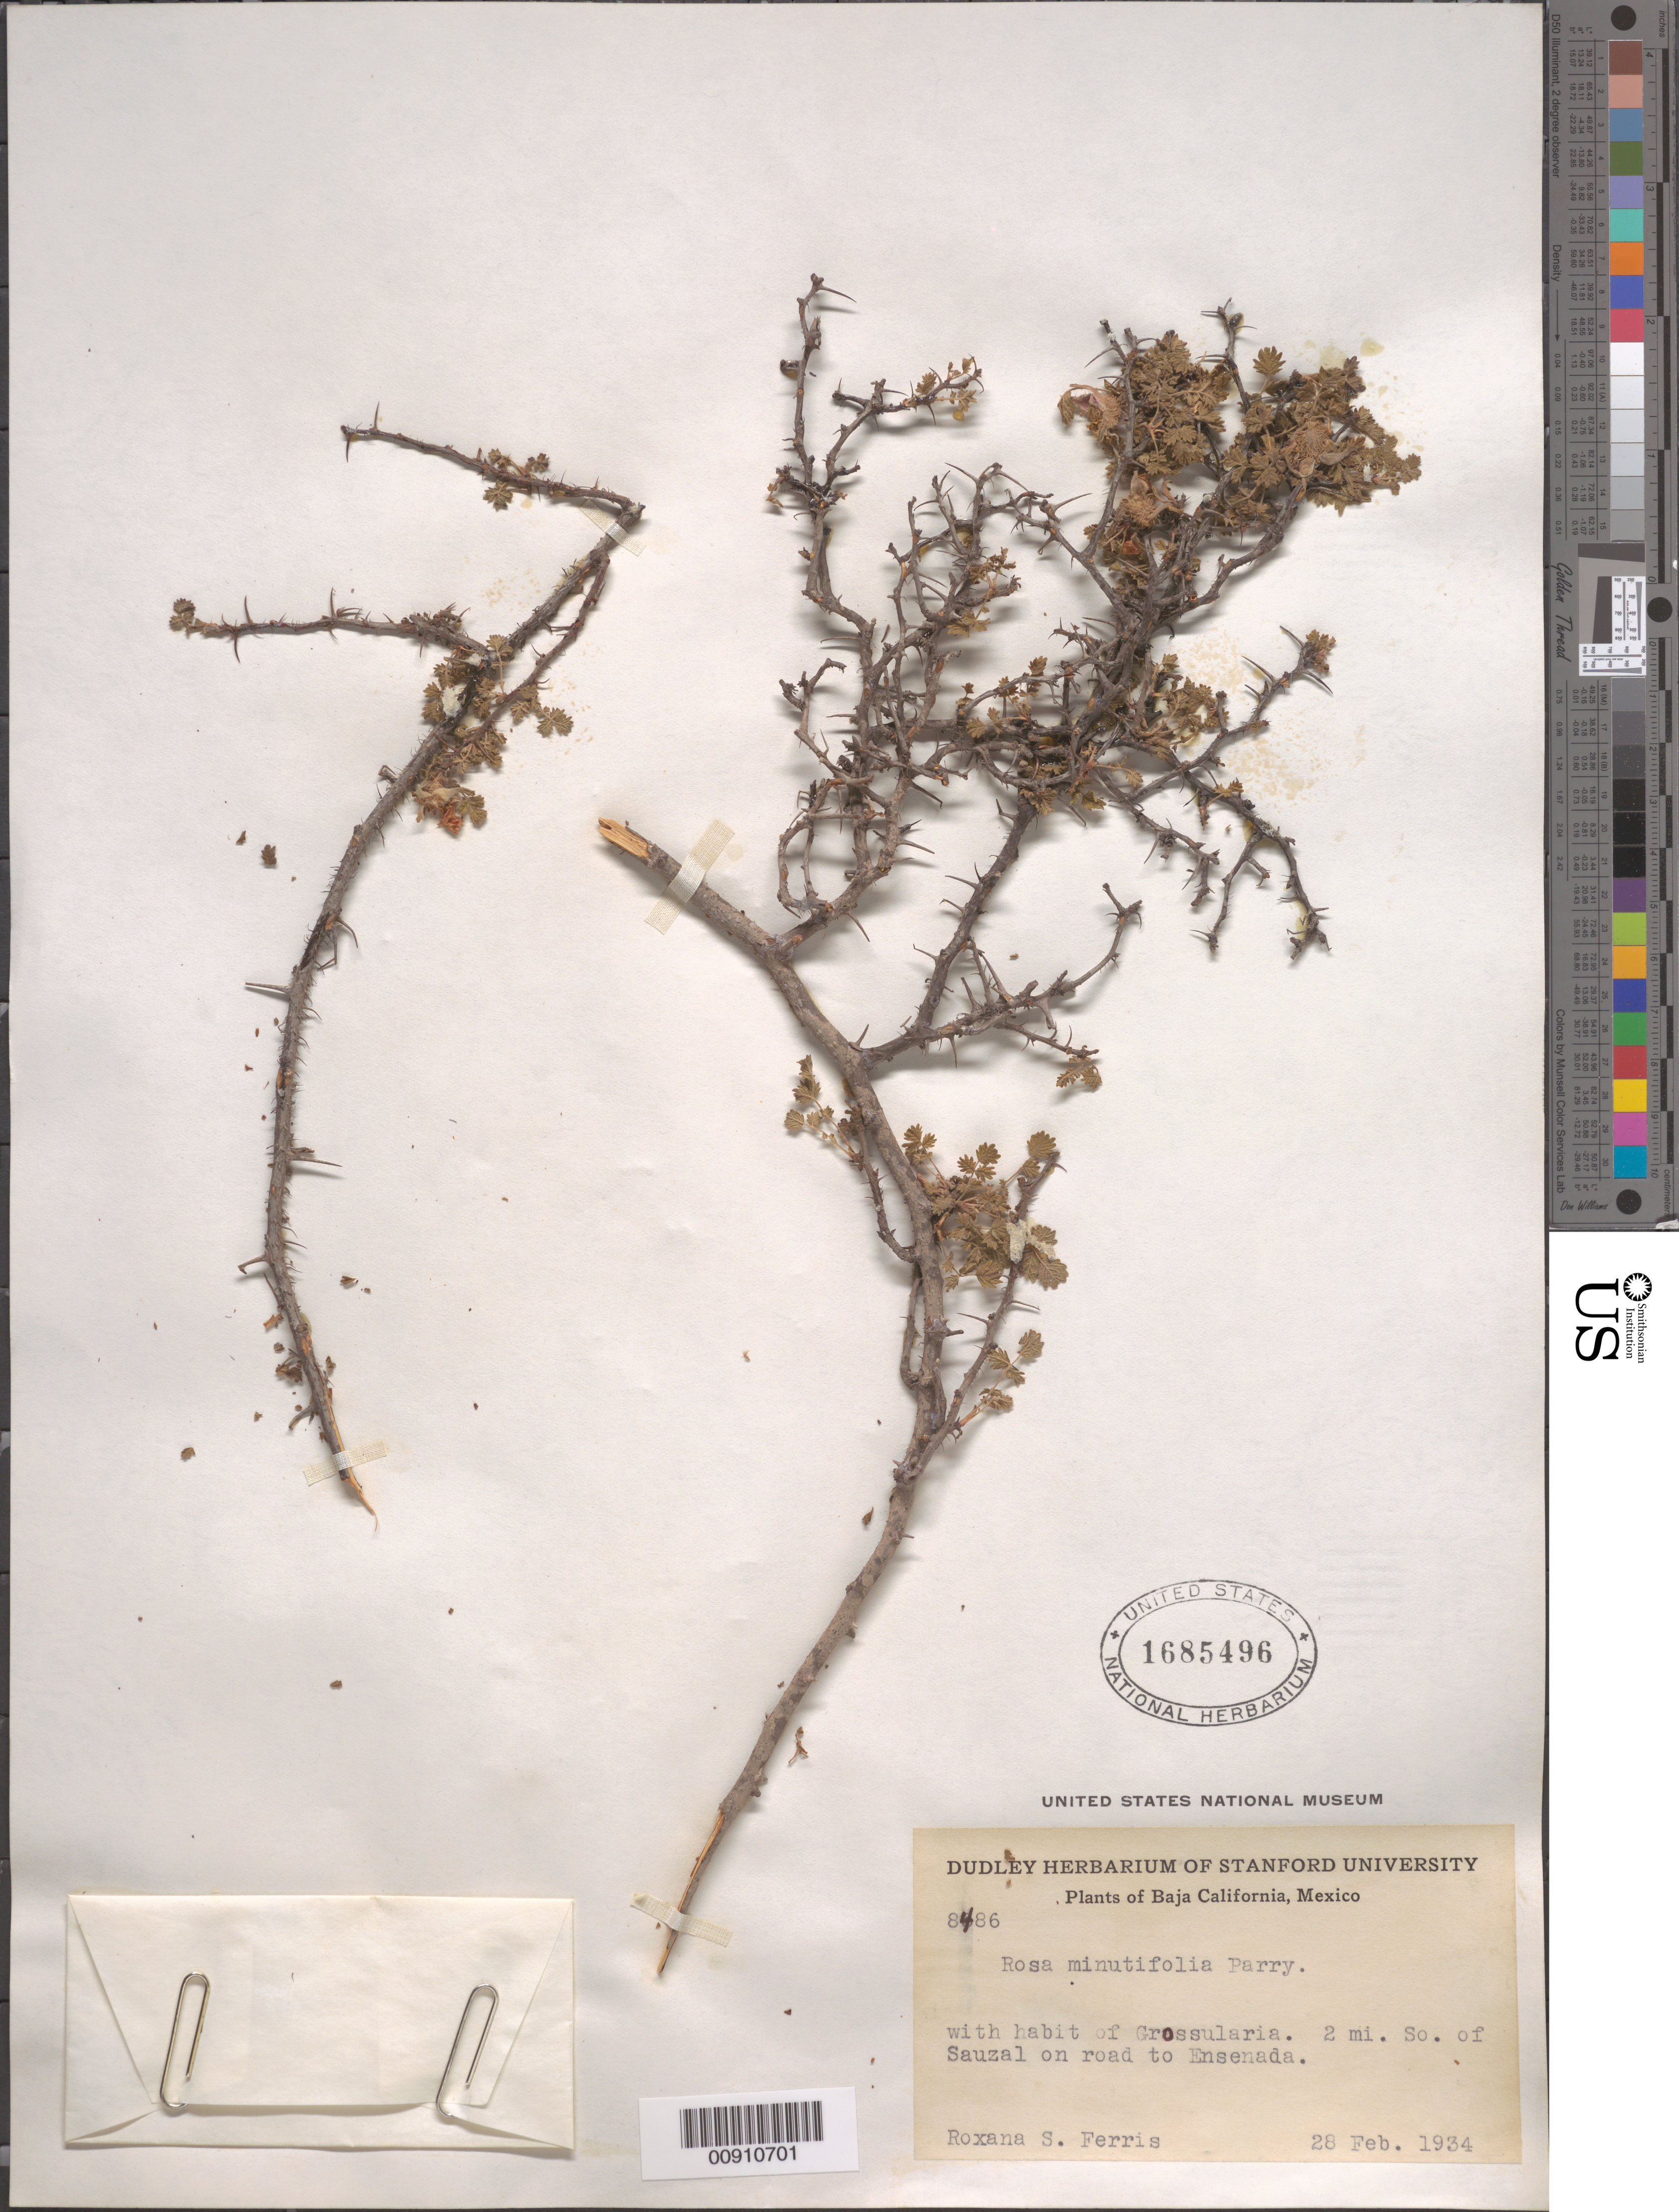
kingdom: Plantae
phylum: Tracheophyta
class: Magnoliopsida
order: Rosales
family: Rosaceae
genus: Rosa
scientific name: Rosa minutifolia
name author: Engelm. in Parry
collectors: R. S. Ferris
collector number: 8486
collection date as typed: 28 Feb 1934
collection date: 1934-02-28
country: Mexico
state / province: Baja California Norte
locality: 2 mi. So. Of Sauzal on road to Ensenada. Baja California.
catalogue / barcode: US 1685496